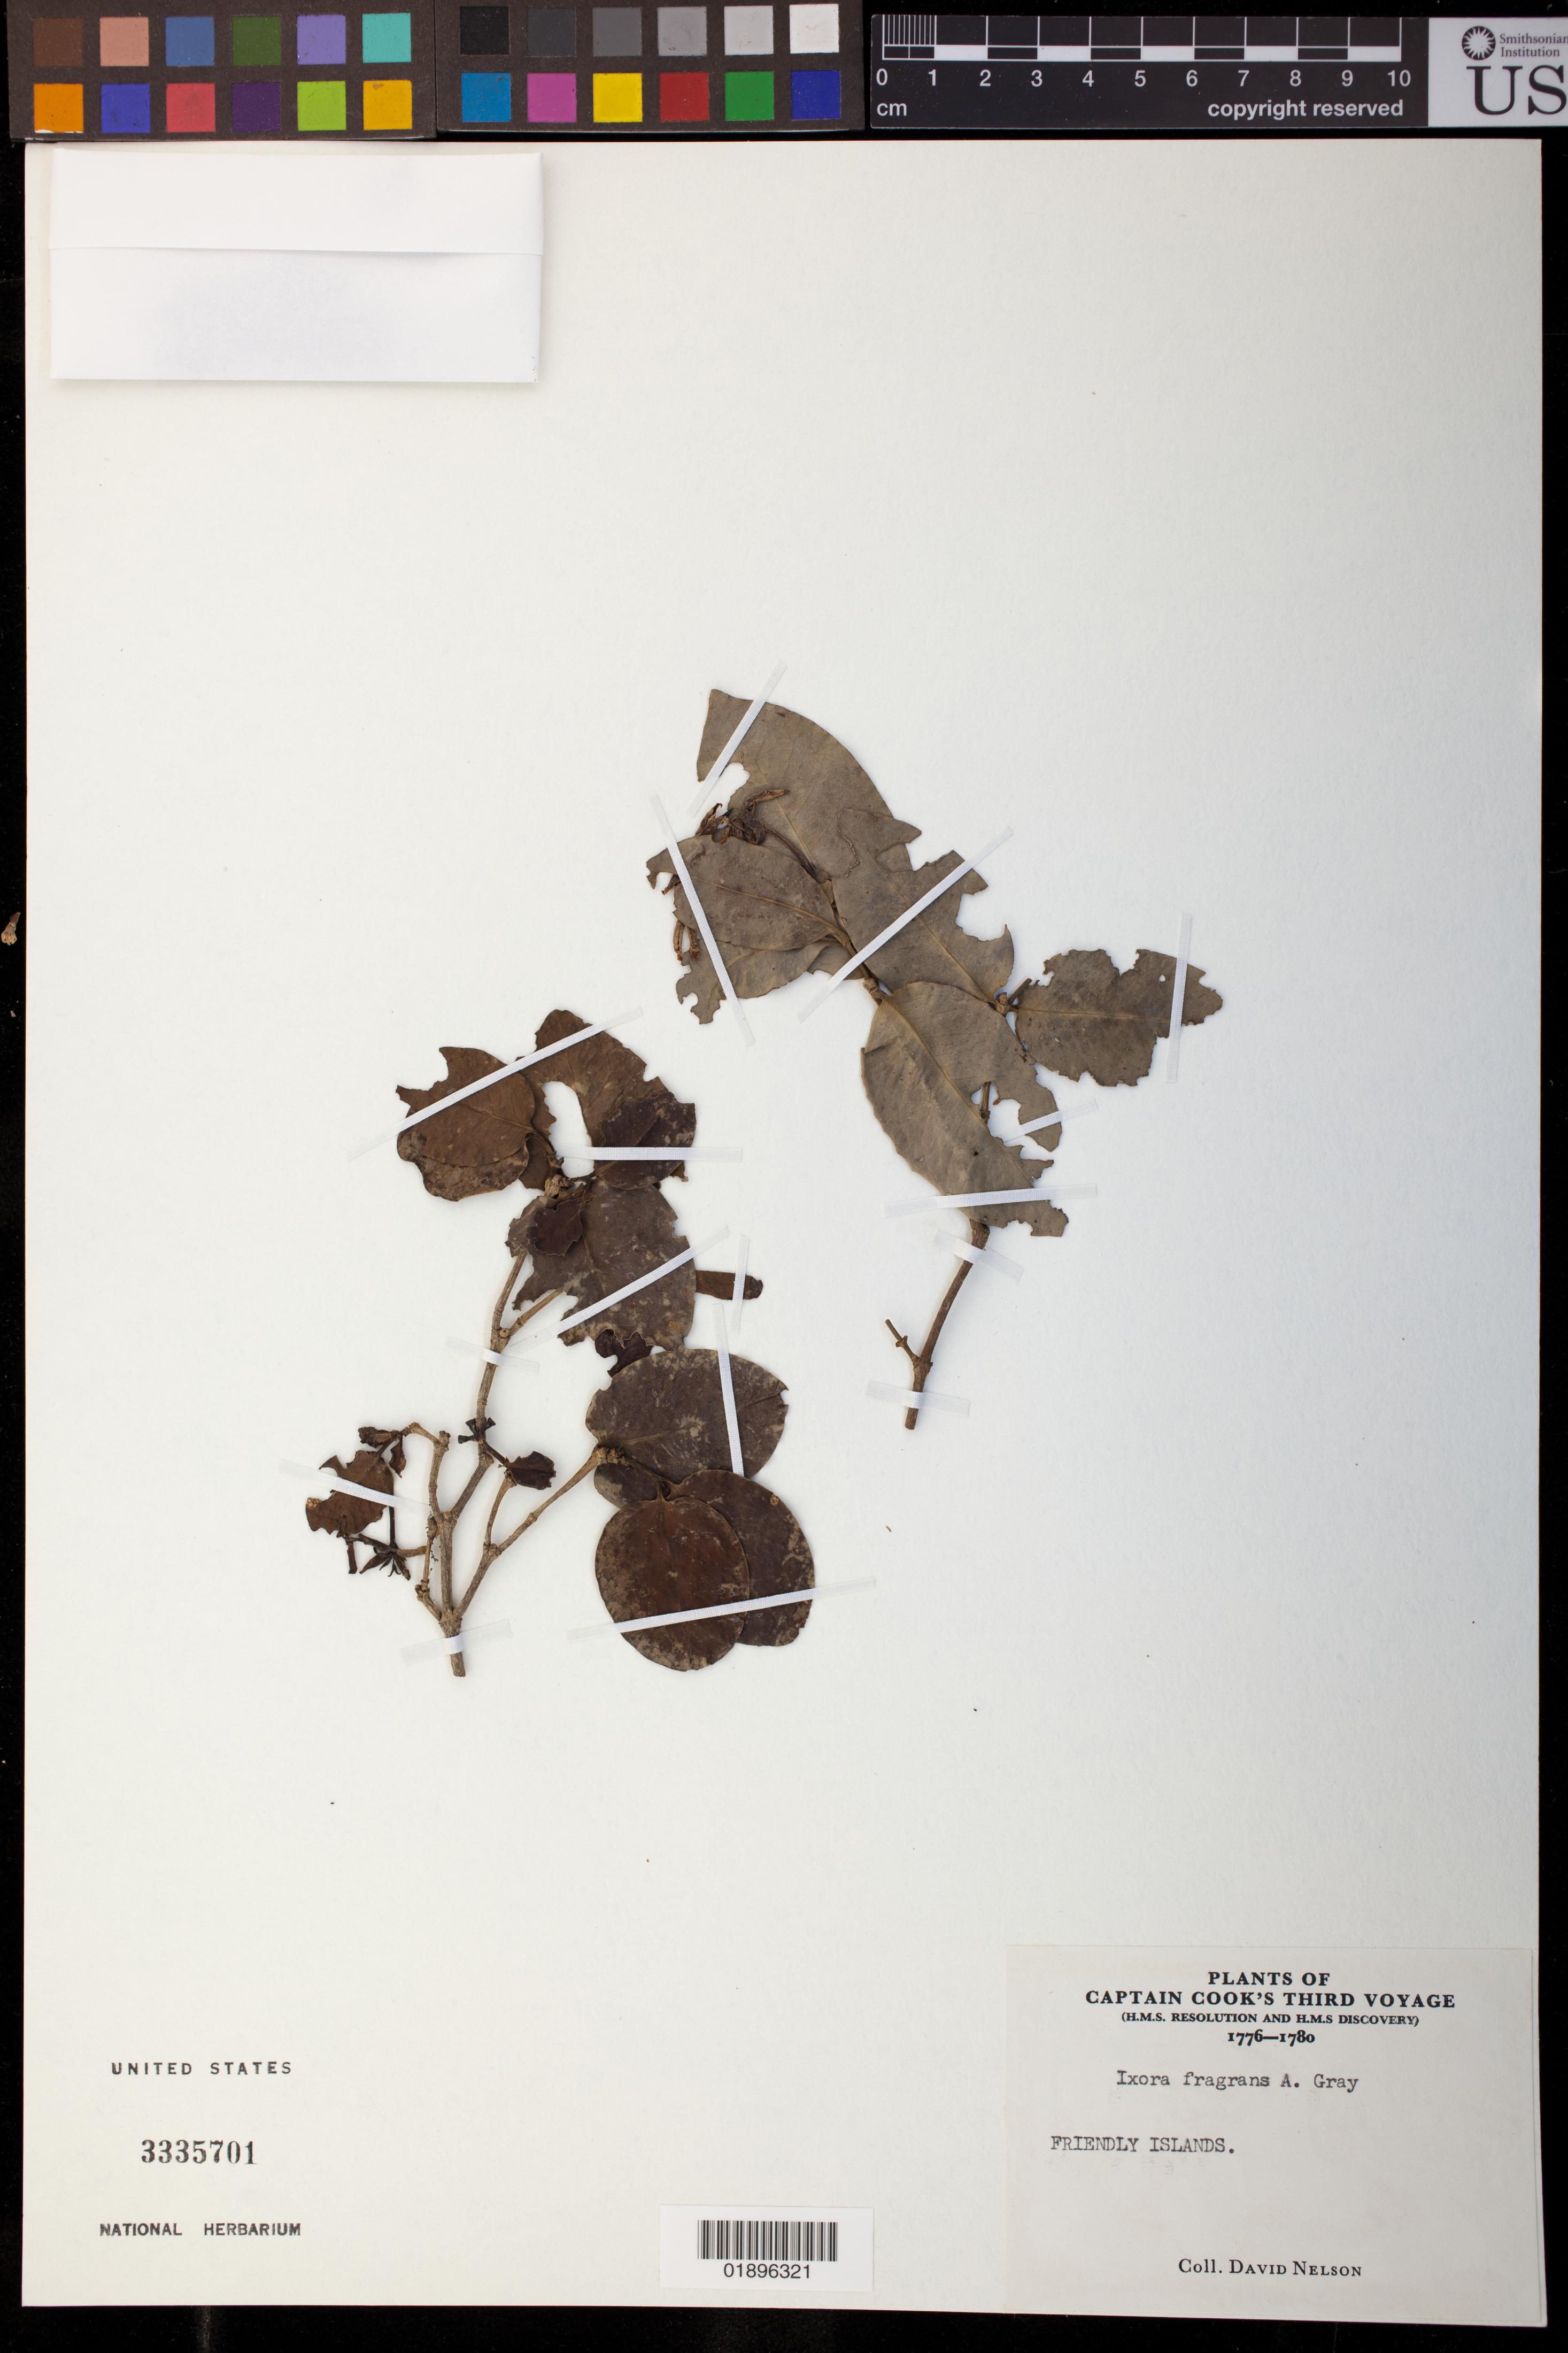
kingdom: Plantae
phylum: Tracheophyta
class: Magnoliopsida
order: Gentianales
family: Rubiaceae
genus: Ixora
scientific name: Ixora fragrans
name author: (Hook. & Arn.) A. Gray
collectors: D. Nelson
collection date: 1776/1780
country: Tonga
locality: Friendly Islands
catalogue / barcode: US 3335701